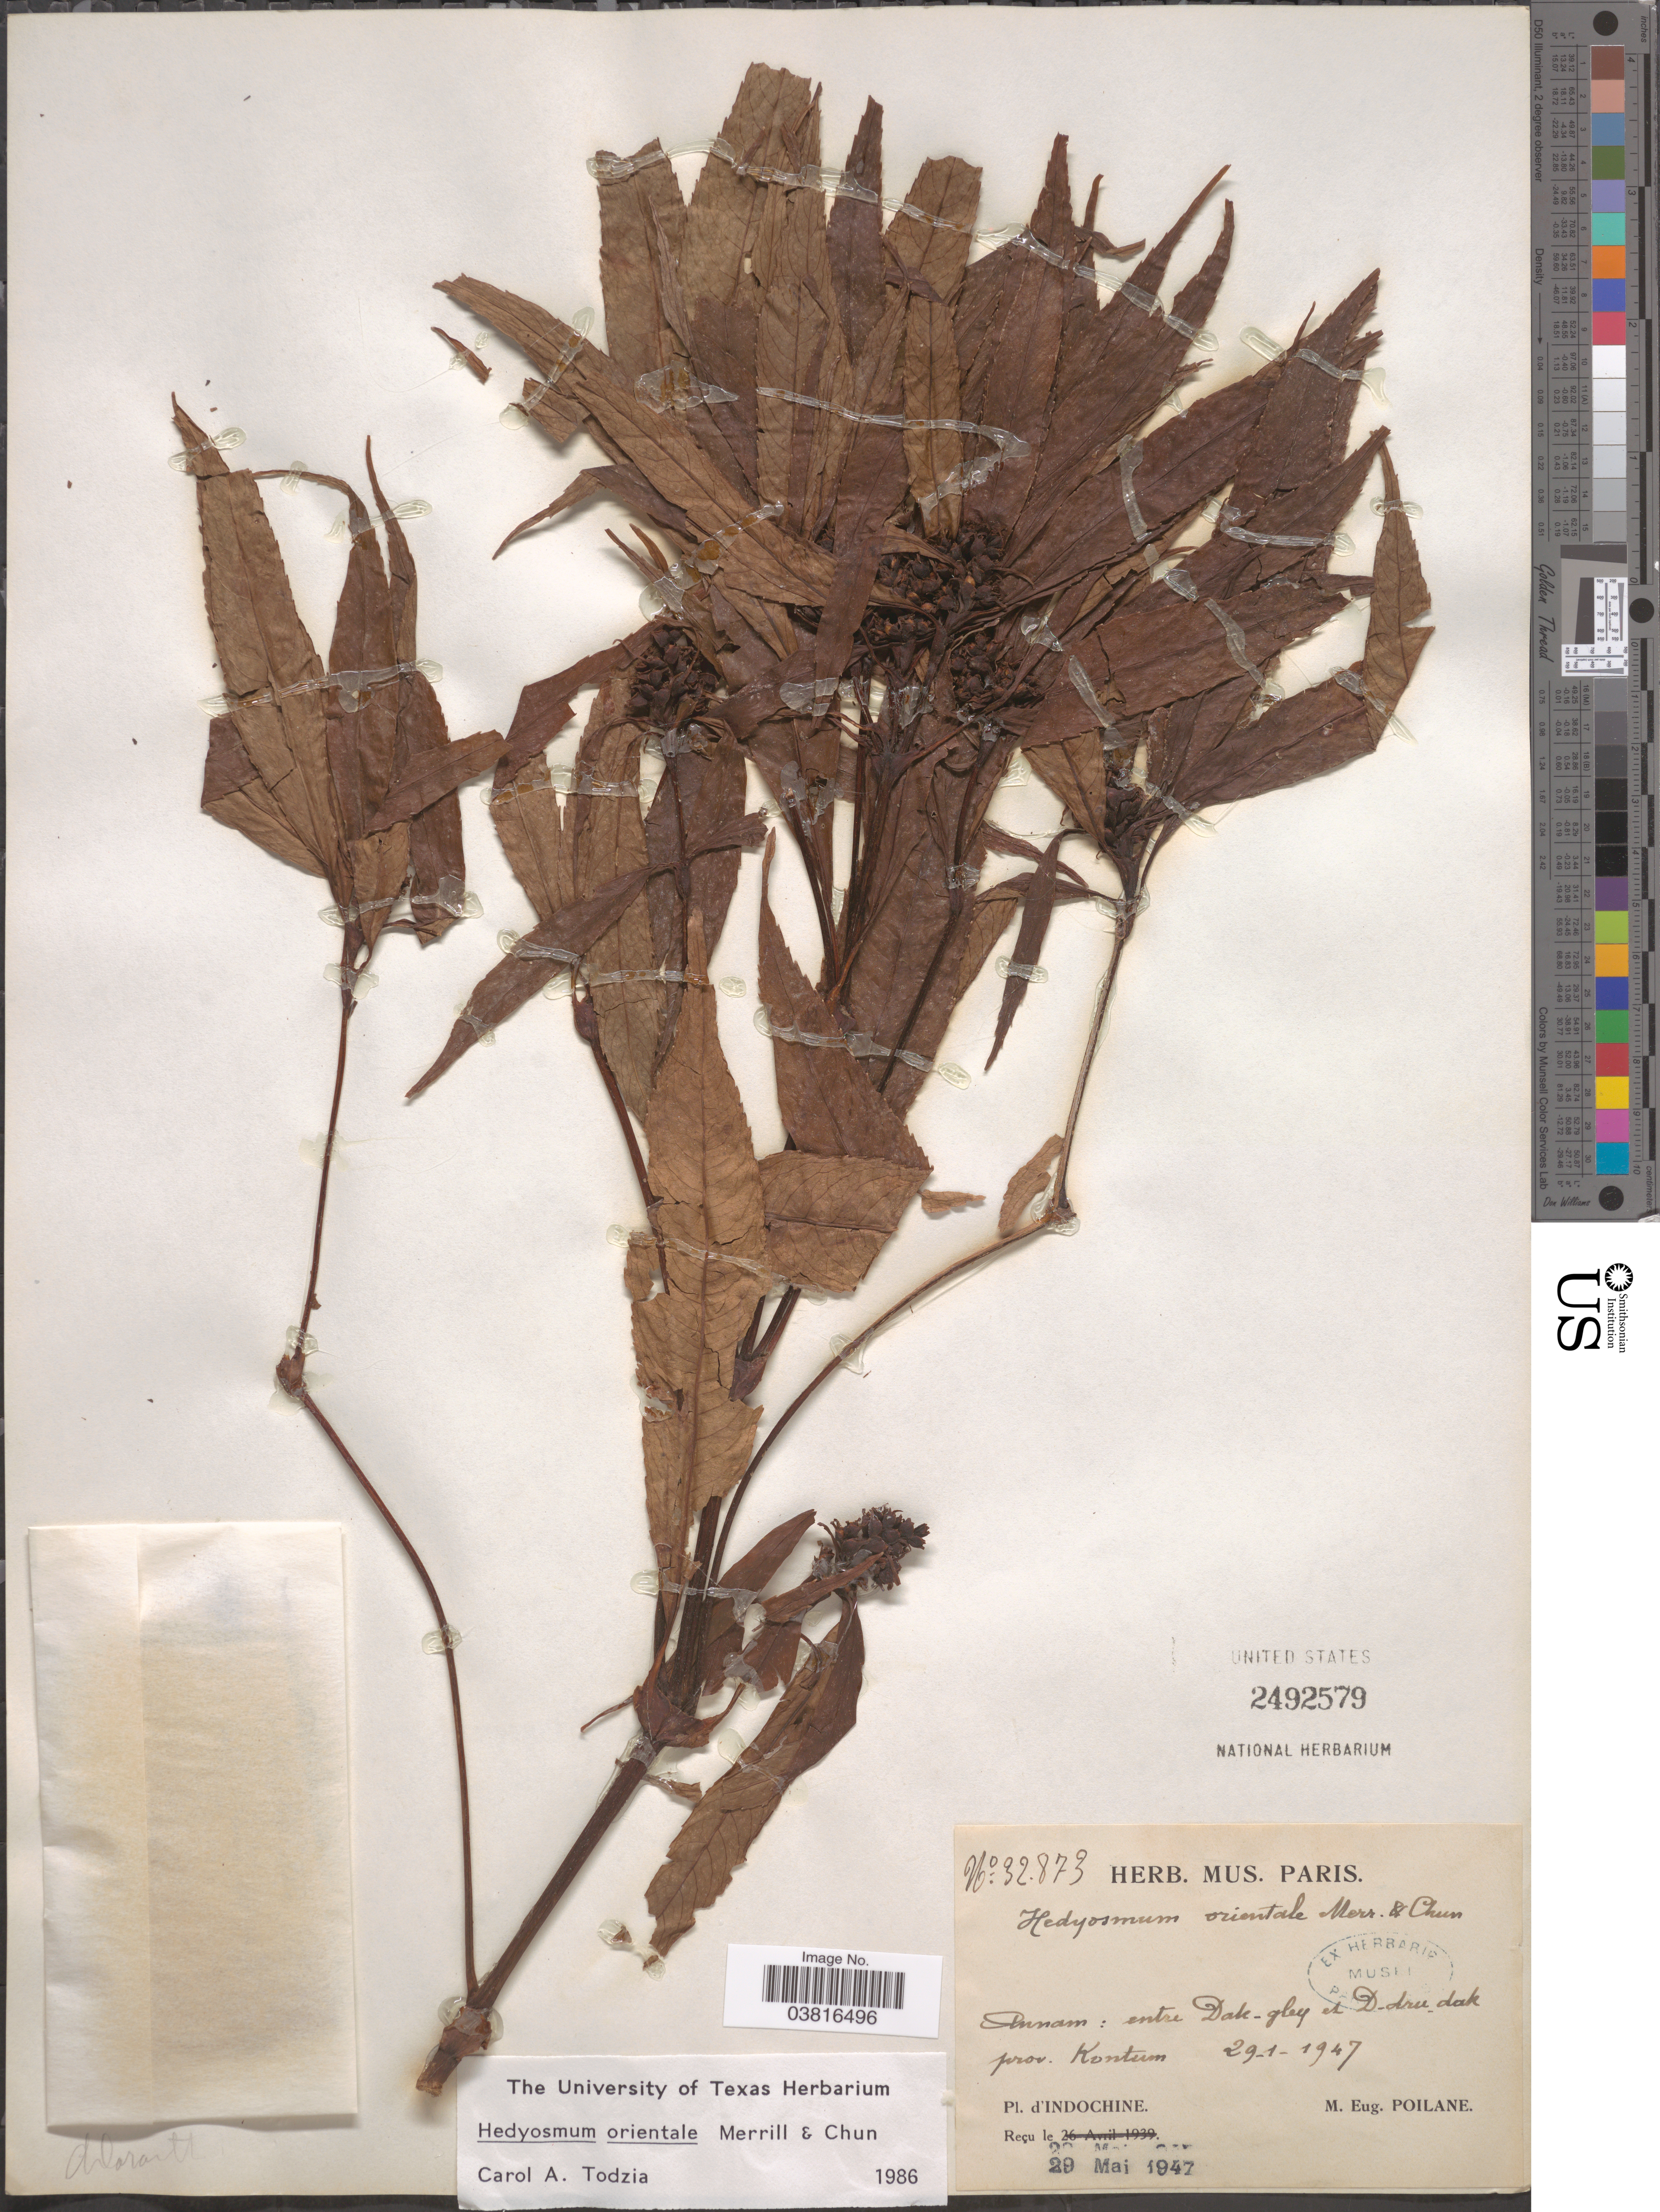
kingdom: Plantae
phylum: Tracheophyta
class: Magnoliopsida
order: Chloranthales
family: Chloranthaceae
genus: Hedyosmum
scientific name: Hedyosmum orientale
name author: Merr. & Chun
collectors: M. Poilane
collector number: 32873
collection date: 1947-01-29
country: Vietnam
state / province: Kon Tum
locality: Annam: entre Dak-gley et D-dru dak prov. Kontum.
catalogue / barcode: US 2492579